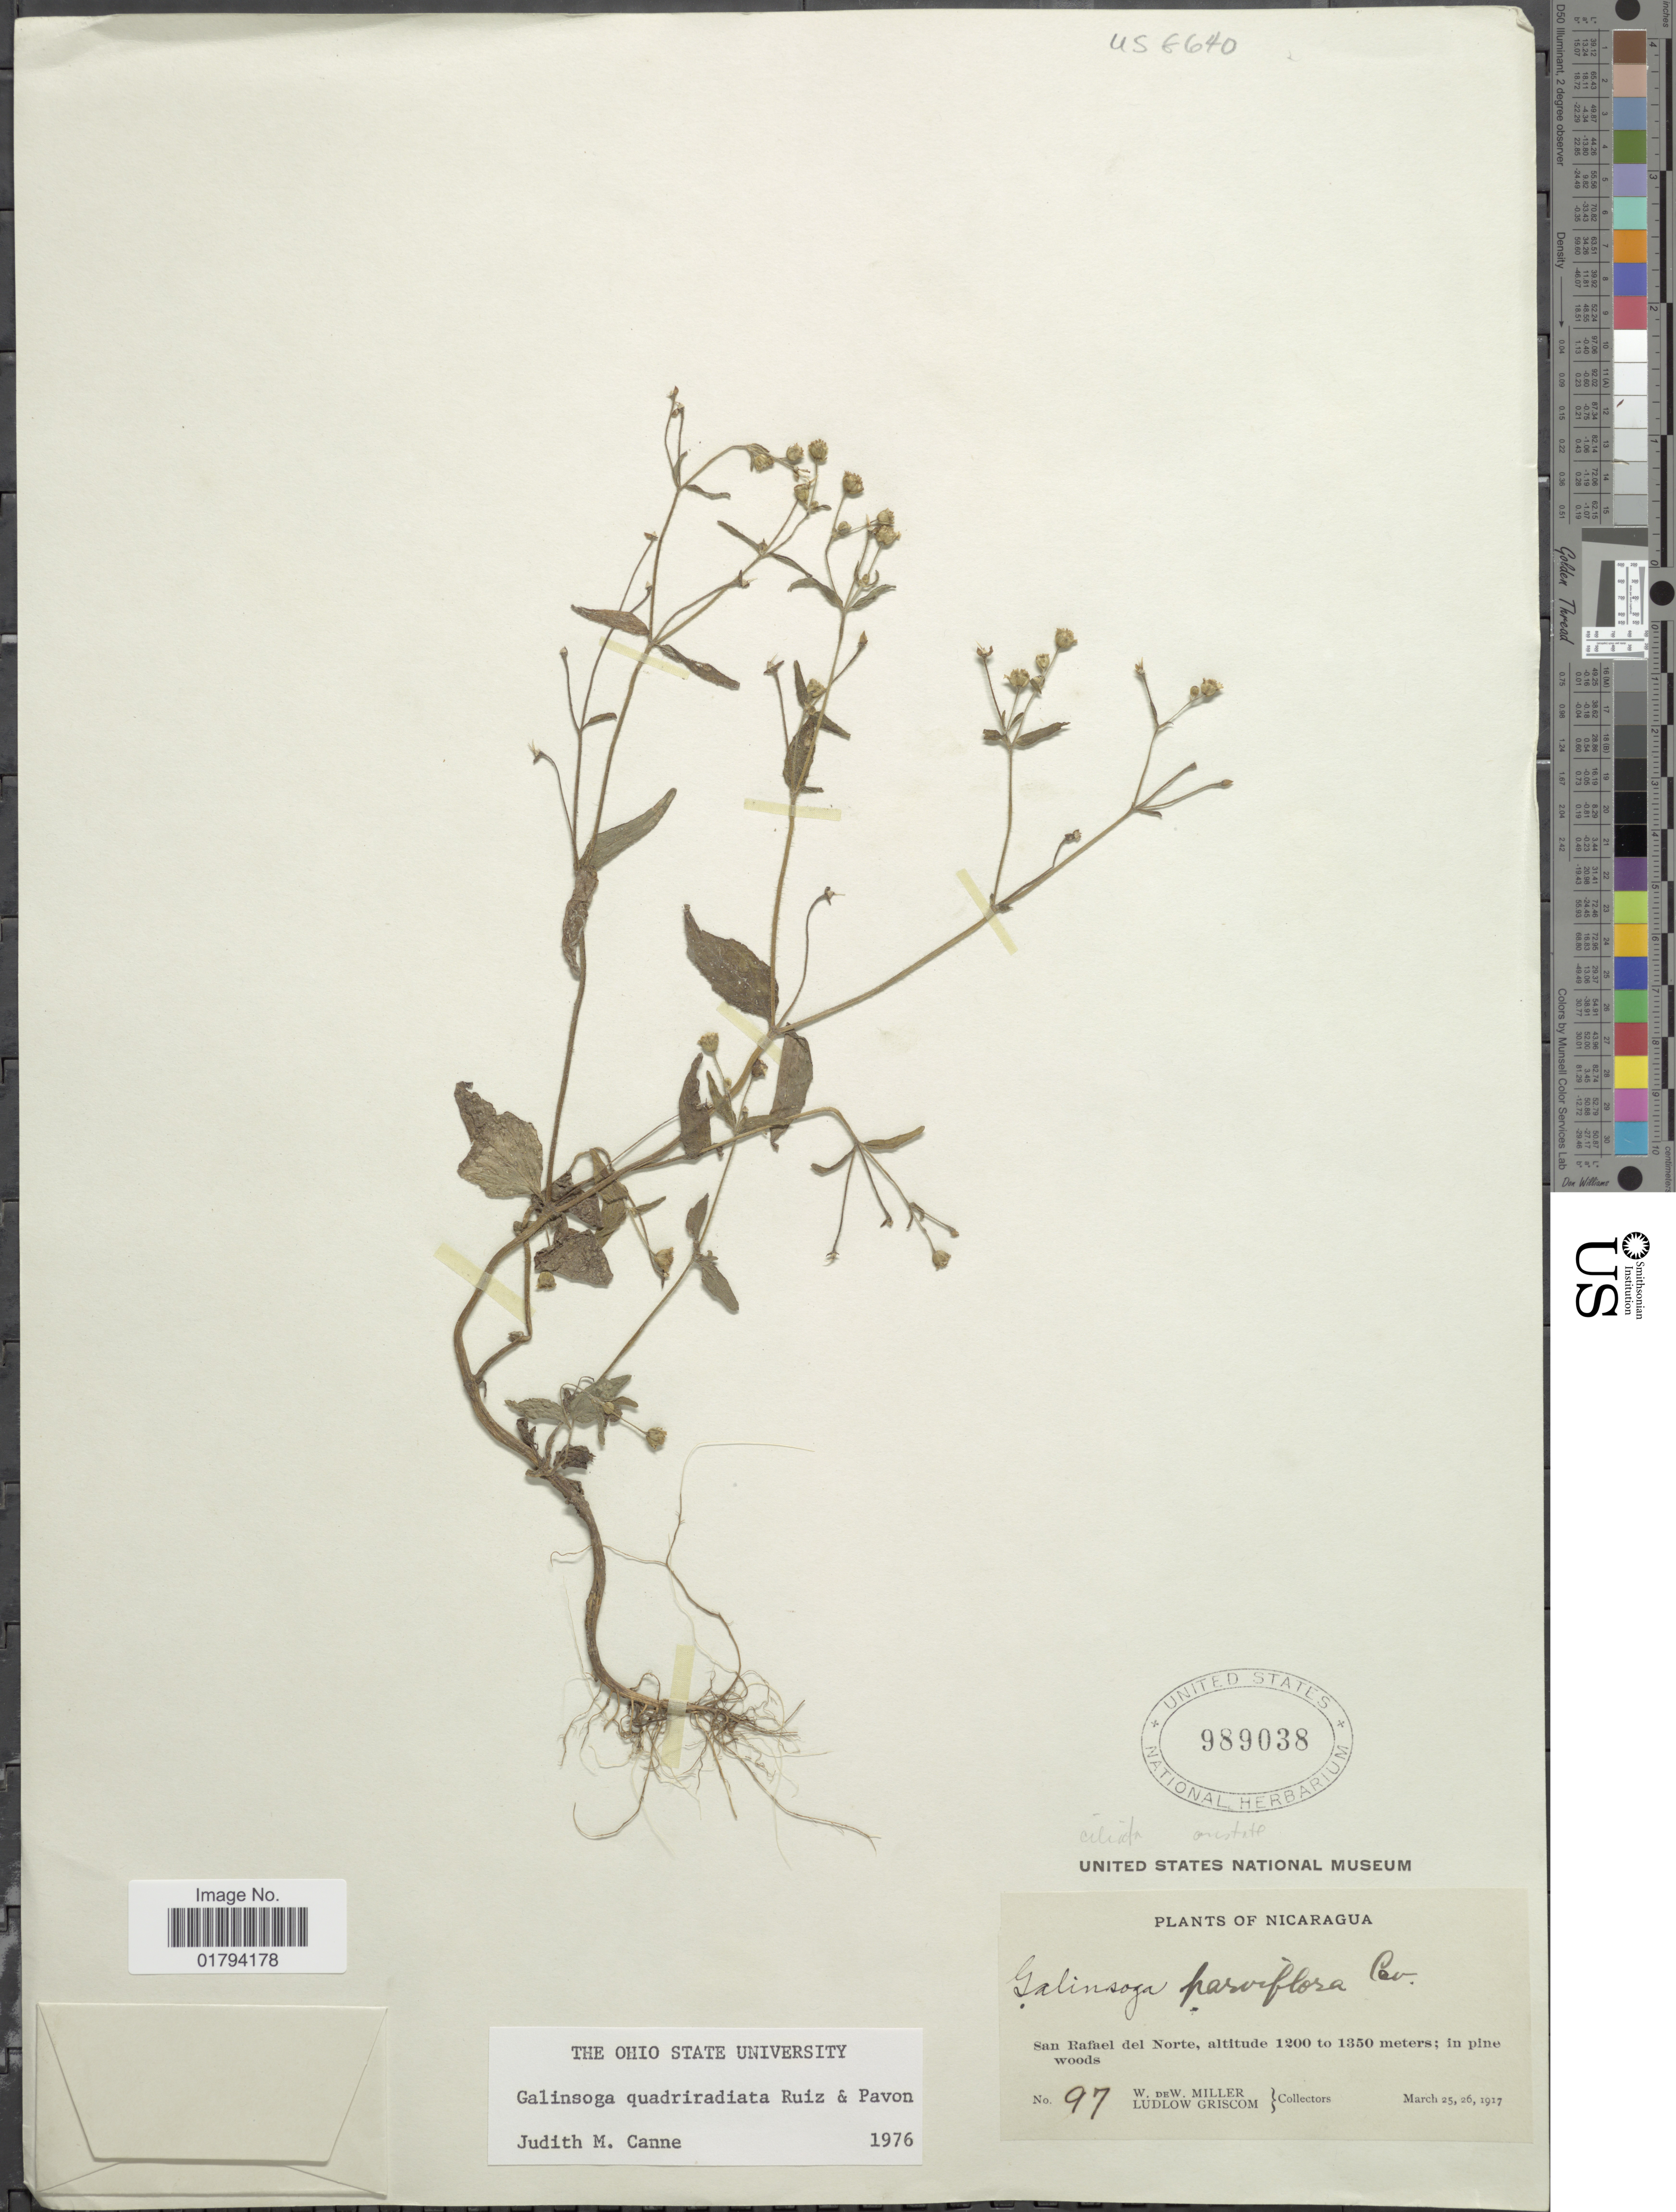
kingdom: Plantae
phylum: Tracheophyta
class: Magnoliopsida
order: Asterales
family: Asteraceae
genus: Galinsoga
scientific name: Galinsoga quadriradiata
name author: Ruiz & Pav.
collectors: W. W. Miller & L. Griscom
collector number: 97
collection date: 1917-03-25/1917-03-26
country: Nicaragua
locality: San Rafael del Norte.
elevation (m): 1200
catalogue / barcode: US 989038